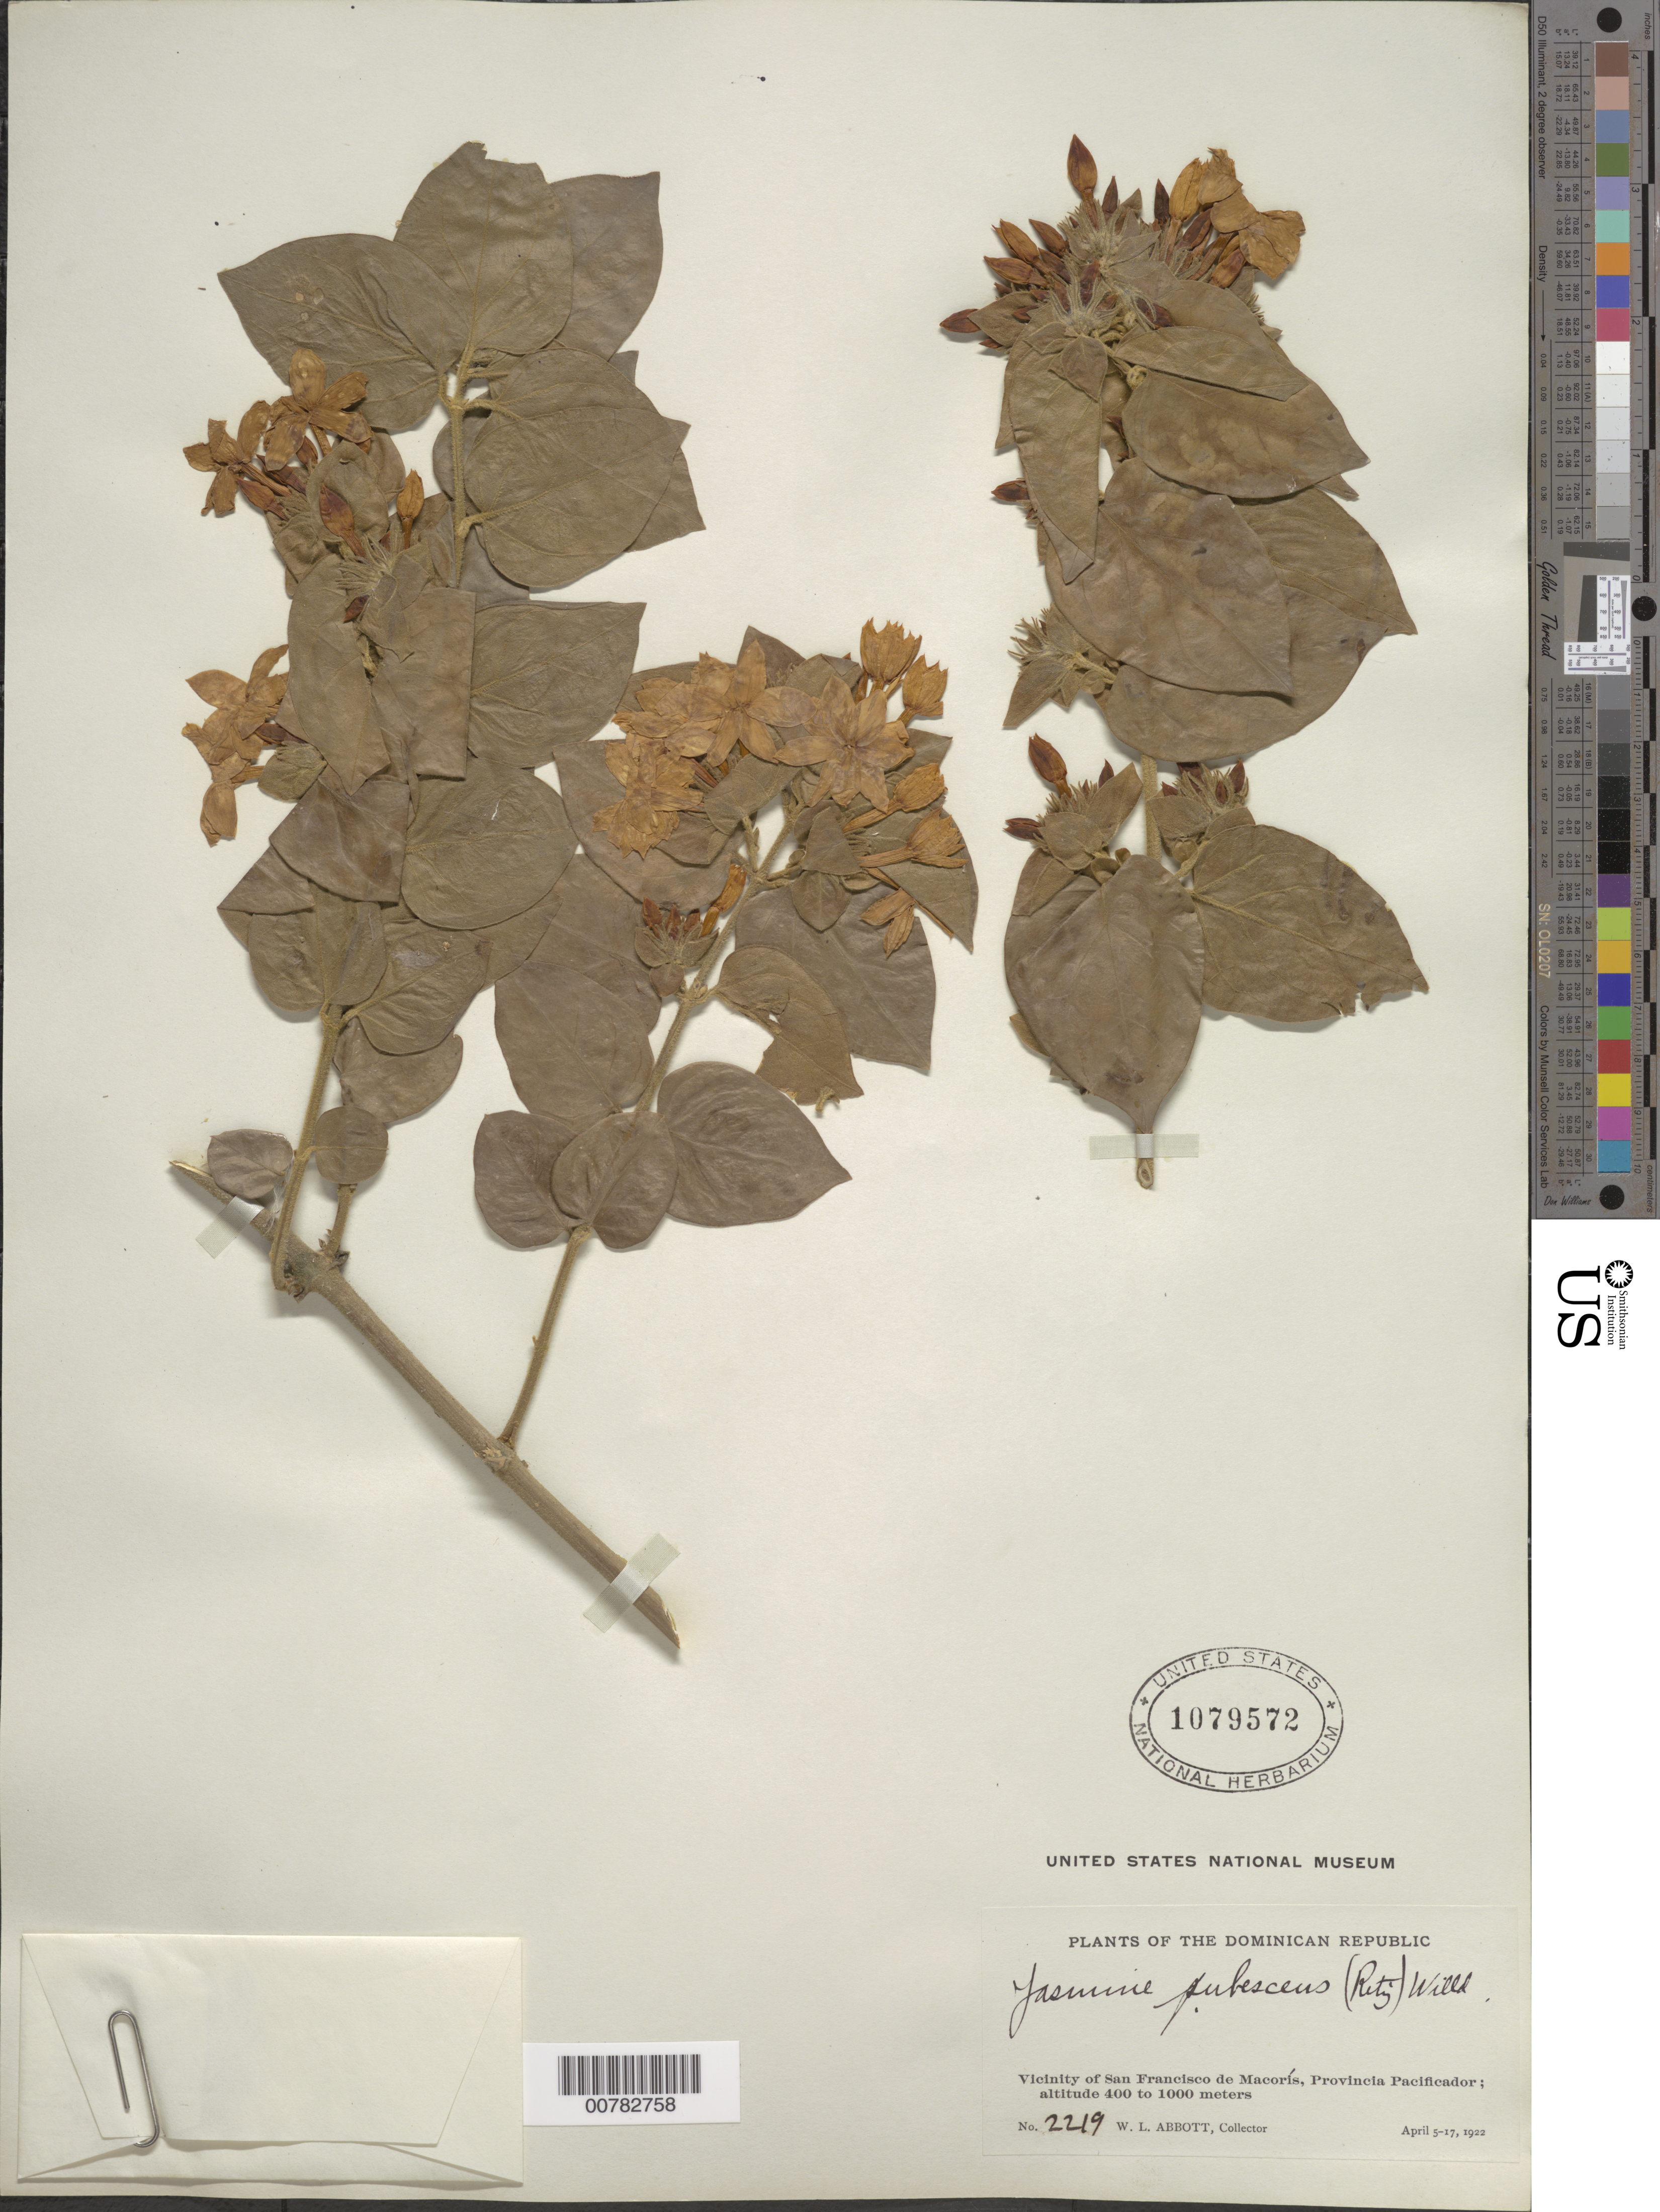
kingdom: Plantae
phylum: Tracheophyta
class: Magnoliopsida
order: Lamiales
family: Oleaceae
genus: Jasminum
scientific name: Jasminum multiflorum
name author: (Burm. f.) Andrews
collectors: W. L. Abbott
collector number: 2219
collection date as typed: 05 Apr 1922 to 17 Apr 1922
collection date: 1922-04-05/1922-04-17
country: Dominican Republic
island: Hispaniola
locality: Pacificador Province?, vicinity of San Francisco de Macorís.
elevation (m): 400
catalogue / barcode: US 1079572